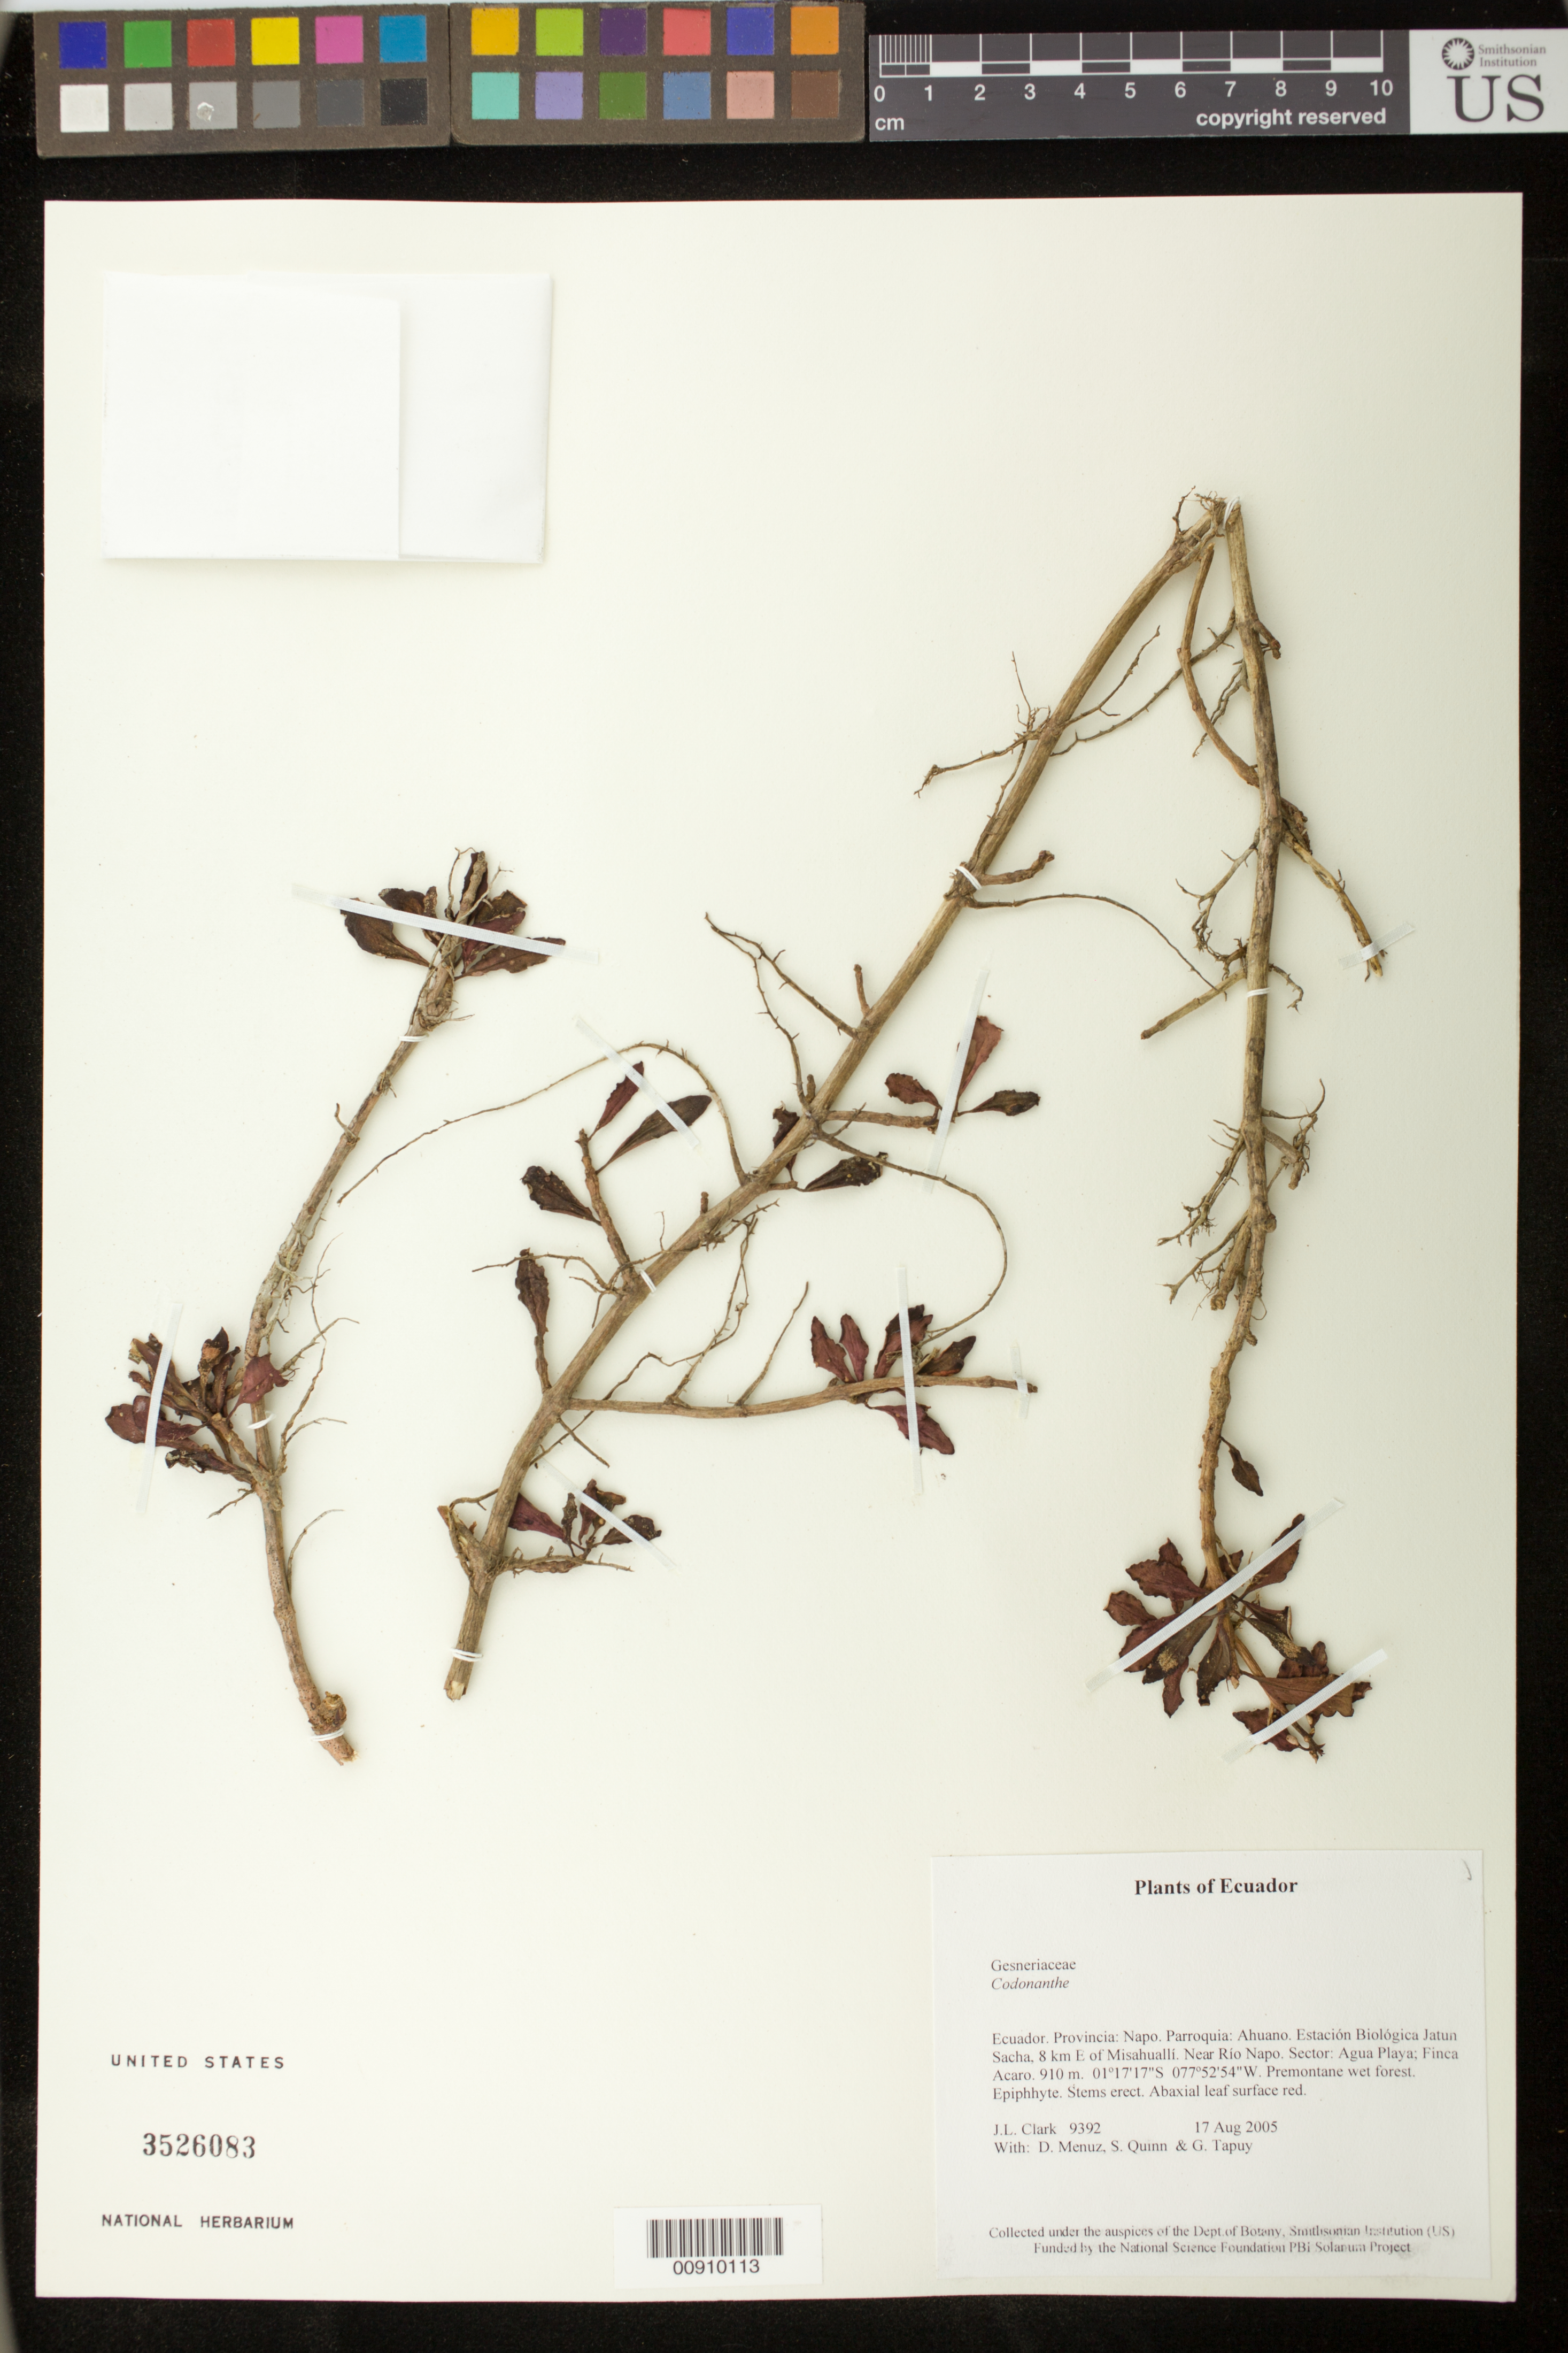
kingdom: Plantae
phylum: Tracheophyta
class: Magnoliopsida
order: Lamiales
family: Gesneriaceae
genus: Codonanthe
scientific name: Codonanthe sp.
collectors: J. L. Clark, D. Menuz, S. Quinn & G. Tapuy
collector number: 9392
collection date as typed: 17 Aug 2005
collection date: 2005-08-17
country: Ecuador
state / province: Napo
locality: Parroquia: Ahuano. Estación Biológica Jatun Sacha, 8 km E of Misahuallí. Near Río Napo. Sector: Agua Playa; Finca Acaro.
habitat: Premontane wet forest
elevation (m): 910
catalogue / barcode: US 3526083